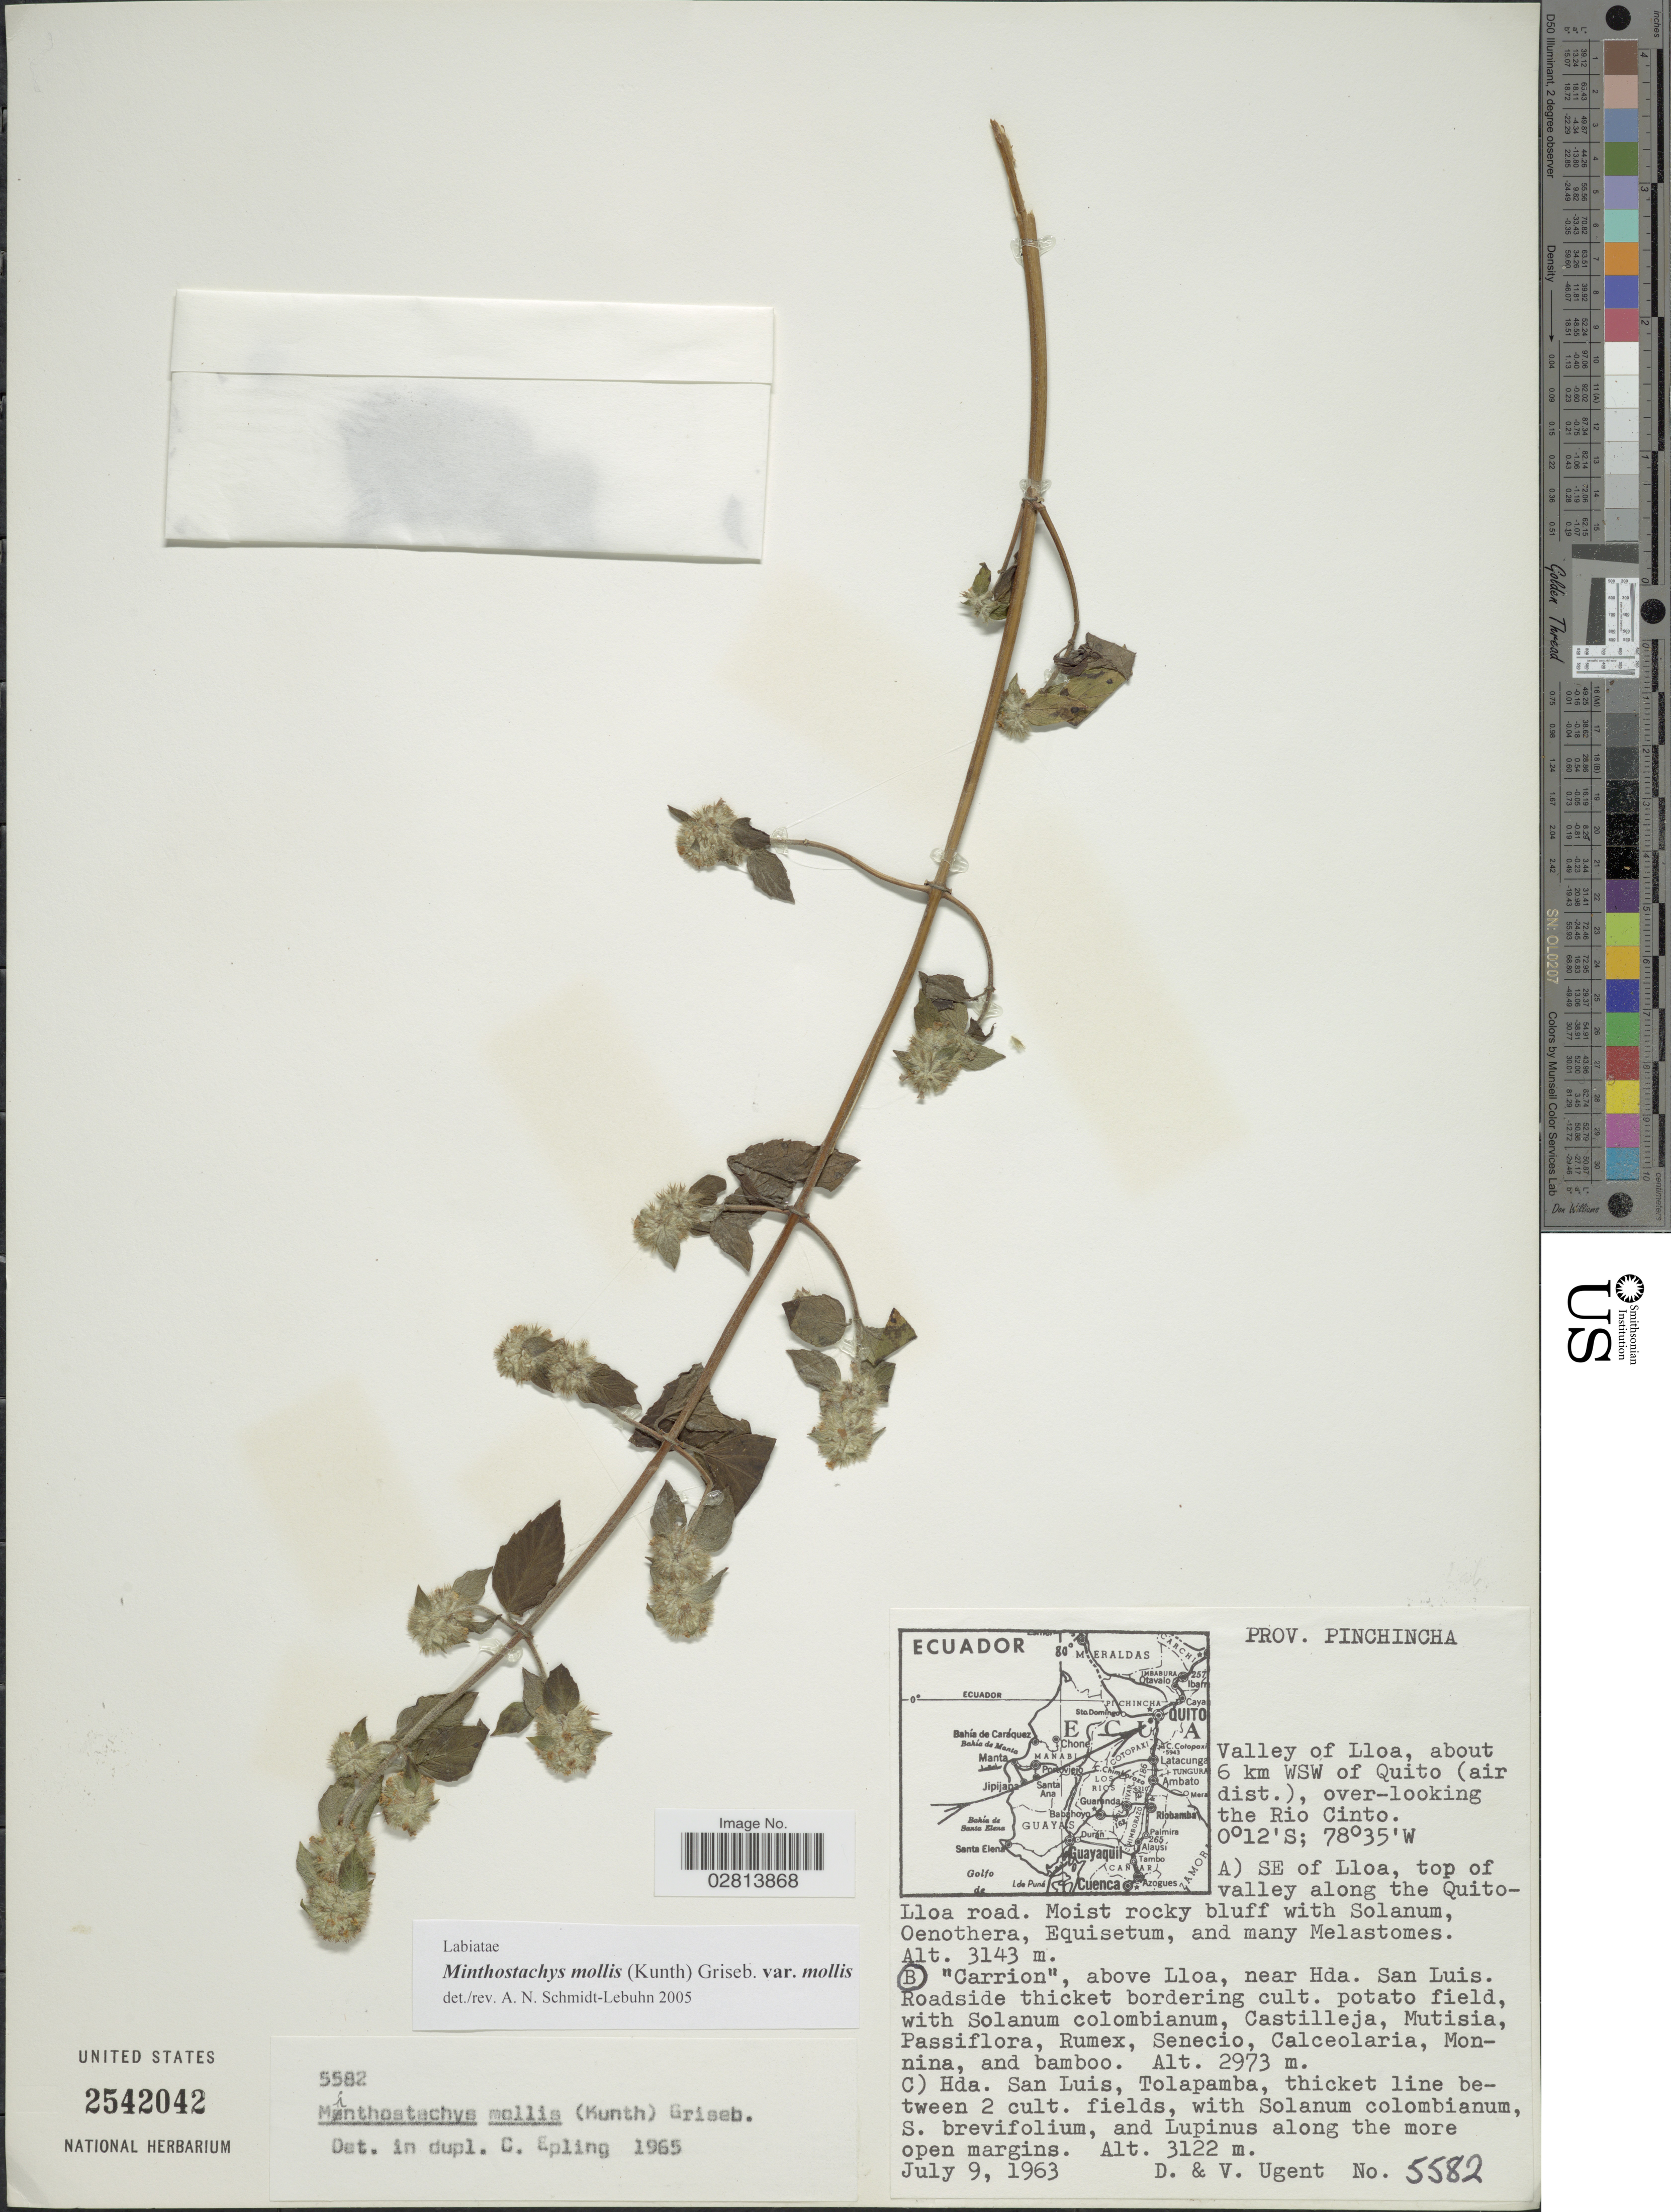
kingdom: Plantae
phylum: Tracheophyta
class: Magnoliopsida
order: Lamiales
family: Lamiaceae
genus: Minthostachys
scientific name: Minthostachys mollis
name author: (Kunth) Griseb.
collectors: D. Ugent & V. Ugent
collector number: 5582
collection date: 1963-07-09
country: Ecuador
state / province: Pichincha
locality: Valley of Lloa, about 6 km WSW of Quito (air dist.), over-looking the Rio Cinto. "Carrion", above Lloa, near Hda. San Luis.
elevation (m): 2973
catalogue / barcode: US 2542042